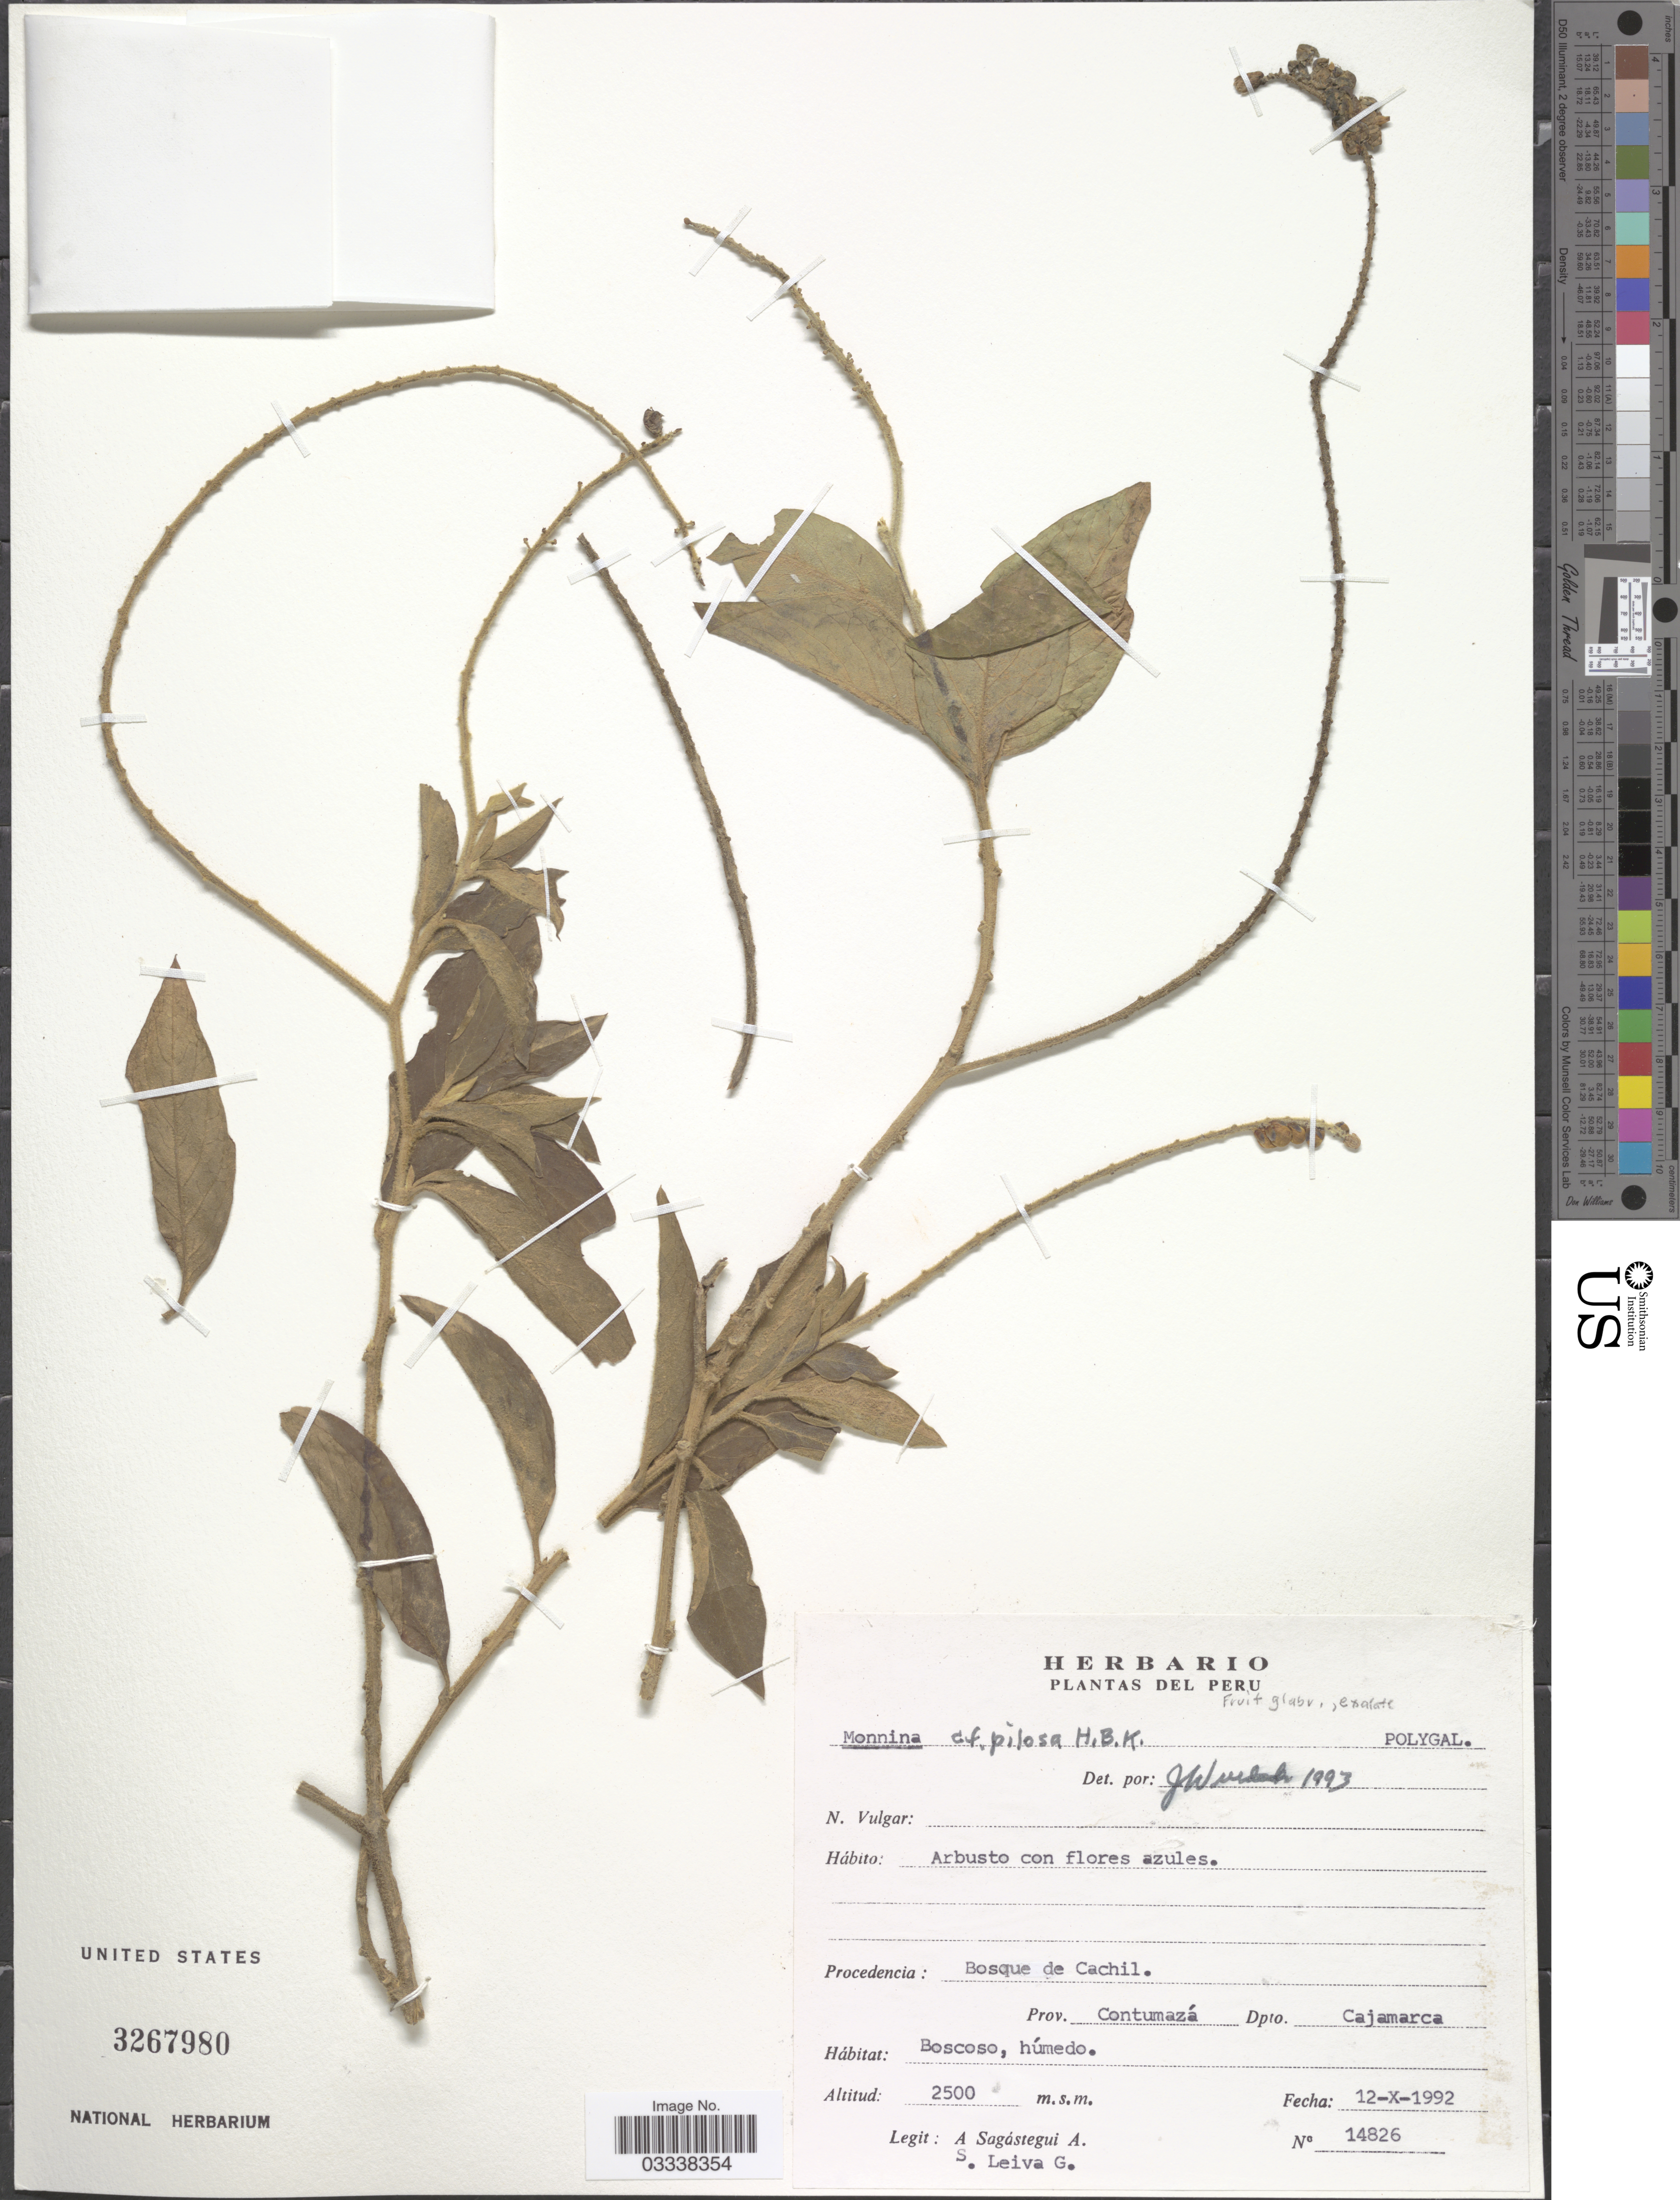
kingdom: Plantae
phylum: Tracheophyta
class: Magnoliopsida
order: Fabales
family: Polygalaceae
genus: Monnina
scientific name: Monnina pilosa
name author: Kunth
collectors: A. Sagástegui A. & S. Leiva G.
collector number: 14826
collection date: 1992-10-12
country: Peru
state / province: Cajamarca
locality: Bosque de Cachil. Prov.: Contumazá, Dpto. Cajamarca.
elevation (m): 2500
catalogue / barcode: US 3267980